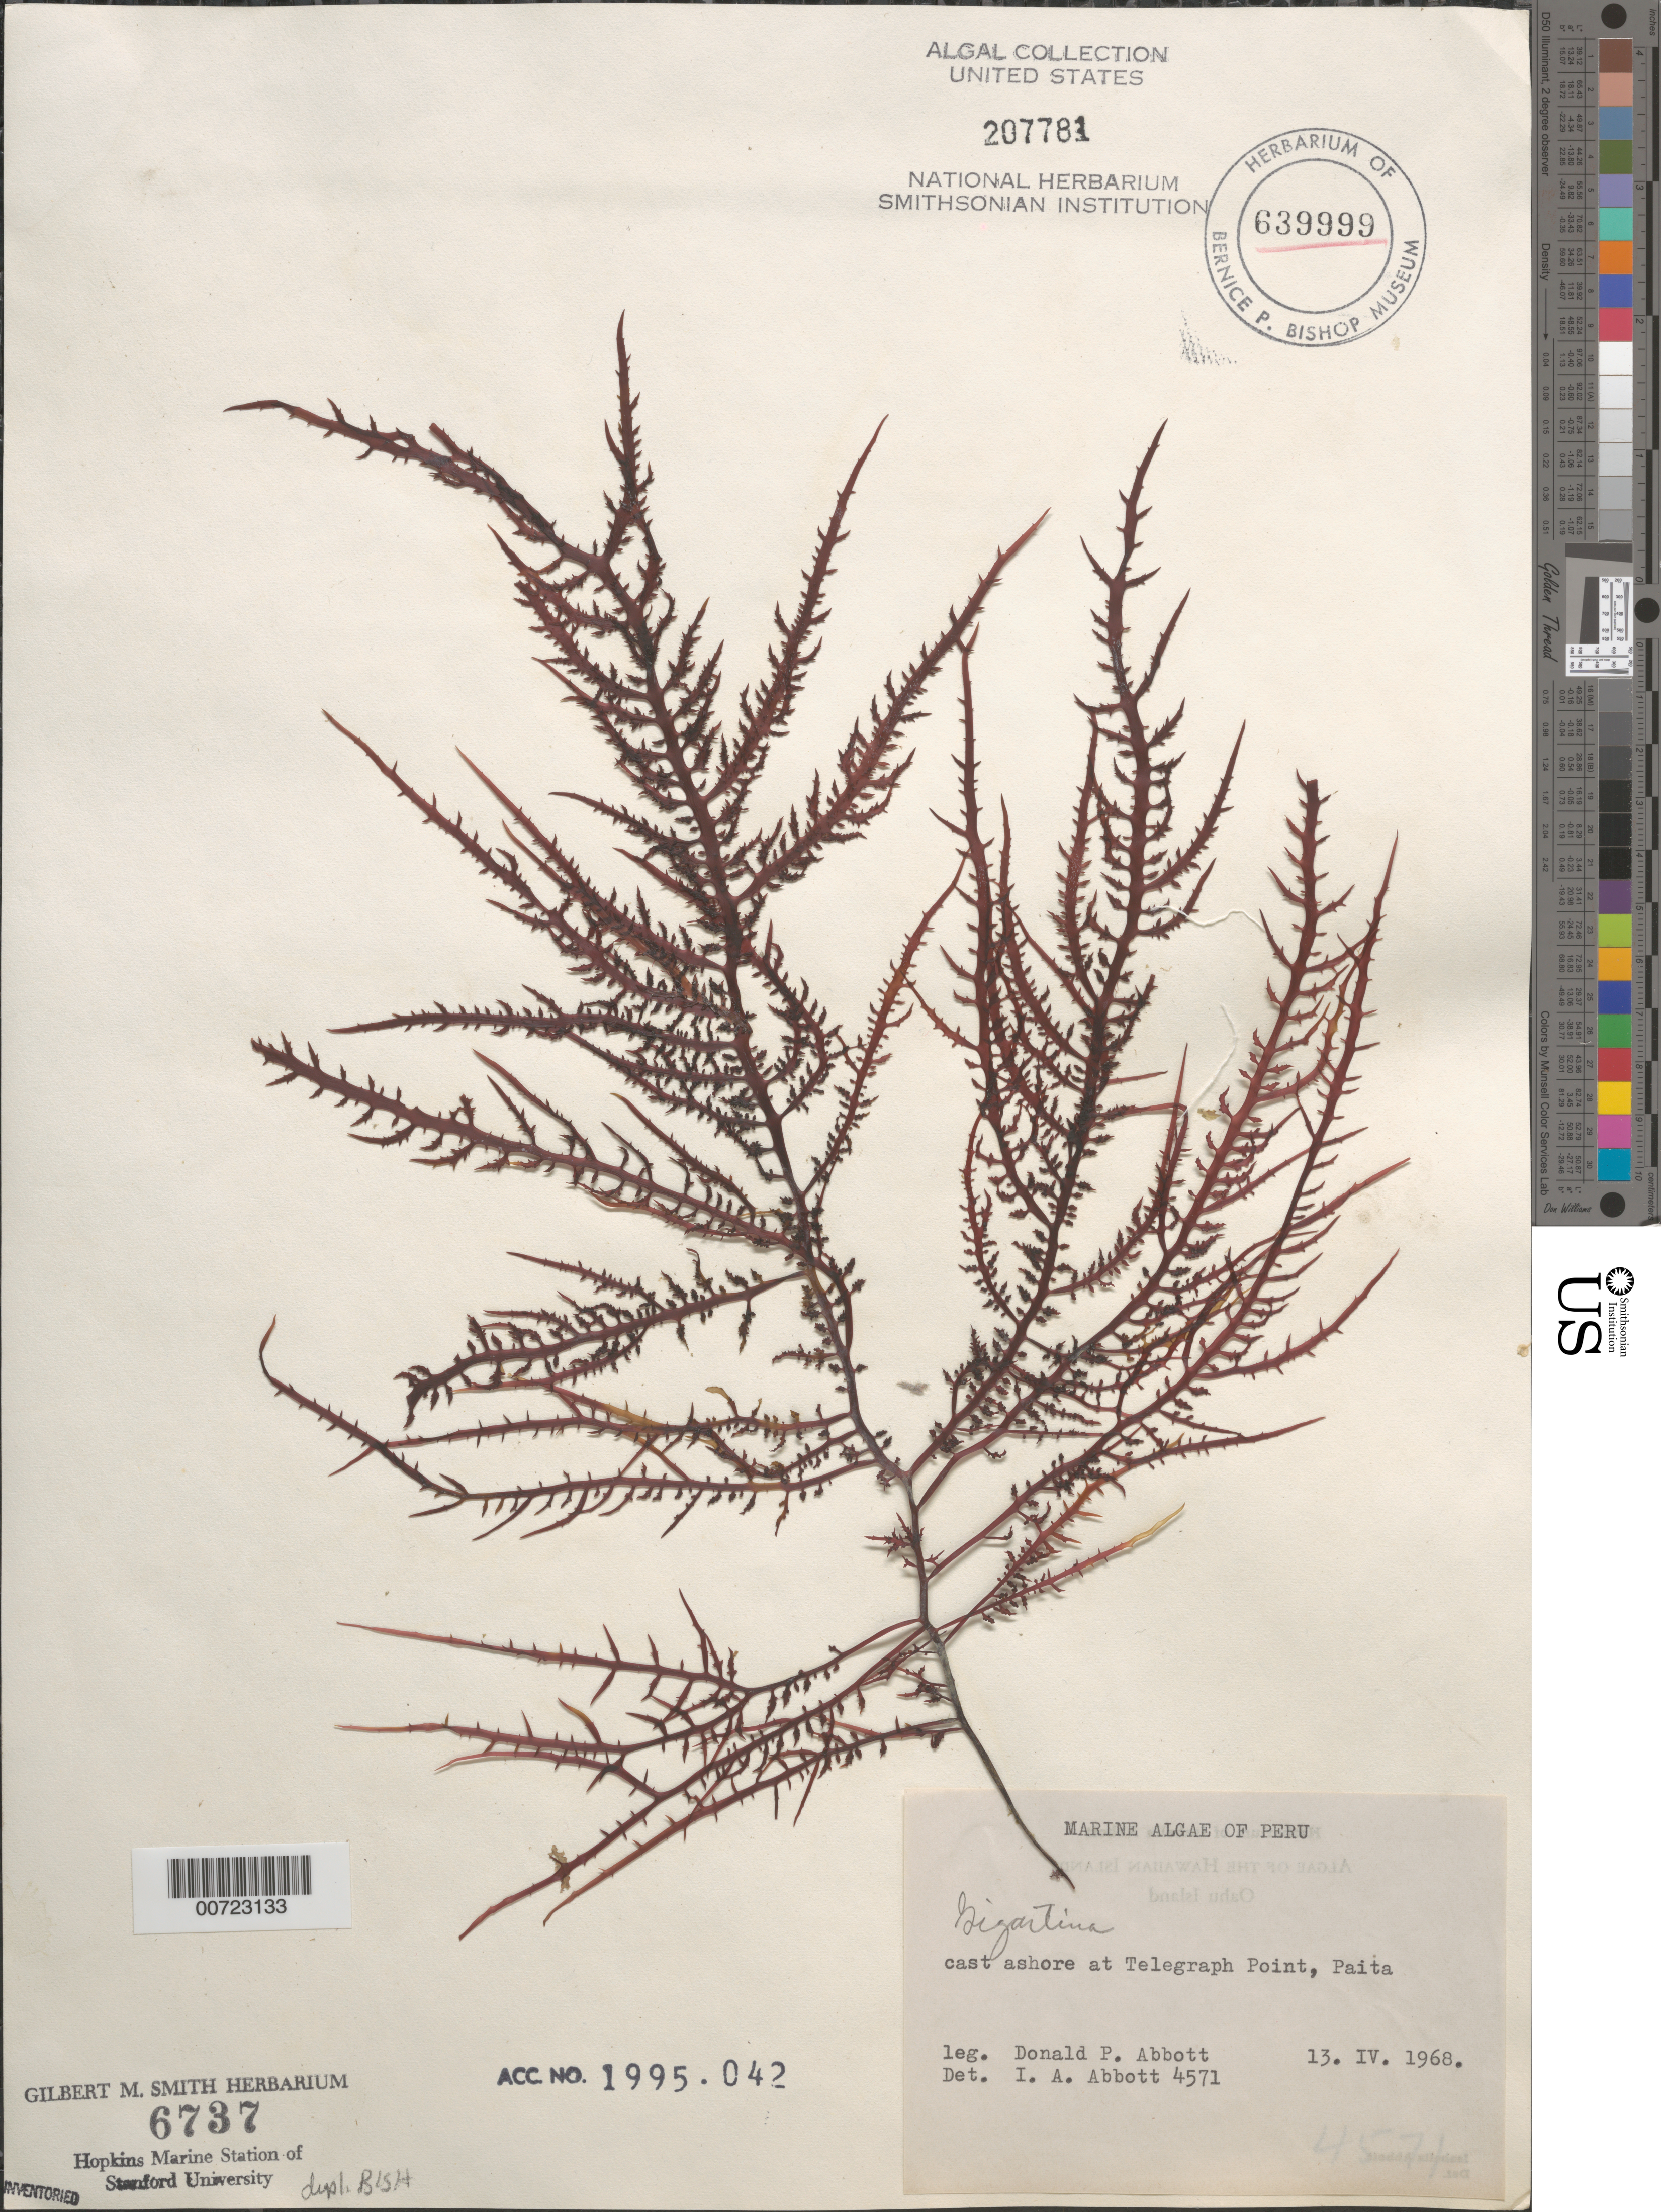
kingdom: Plantae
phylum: Rhodophyta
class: Florideophyceae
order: Gigartinales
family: Gigartinaceae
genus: Gigartina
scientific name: Gigartina sp.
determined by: Abbott, Isabella A.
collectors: D. P. Abbott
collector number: IAA 4571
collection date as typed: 13 Apr 1968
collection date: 1968-04-13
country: Peru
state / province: Piura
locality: Telegraph Point, Paita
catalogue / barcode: US 207781